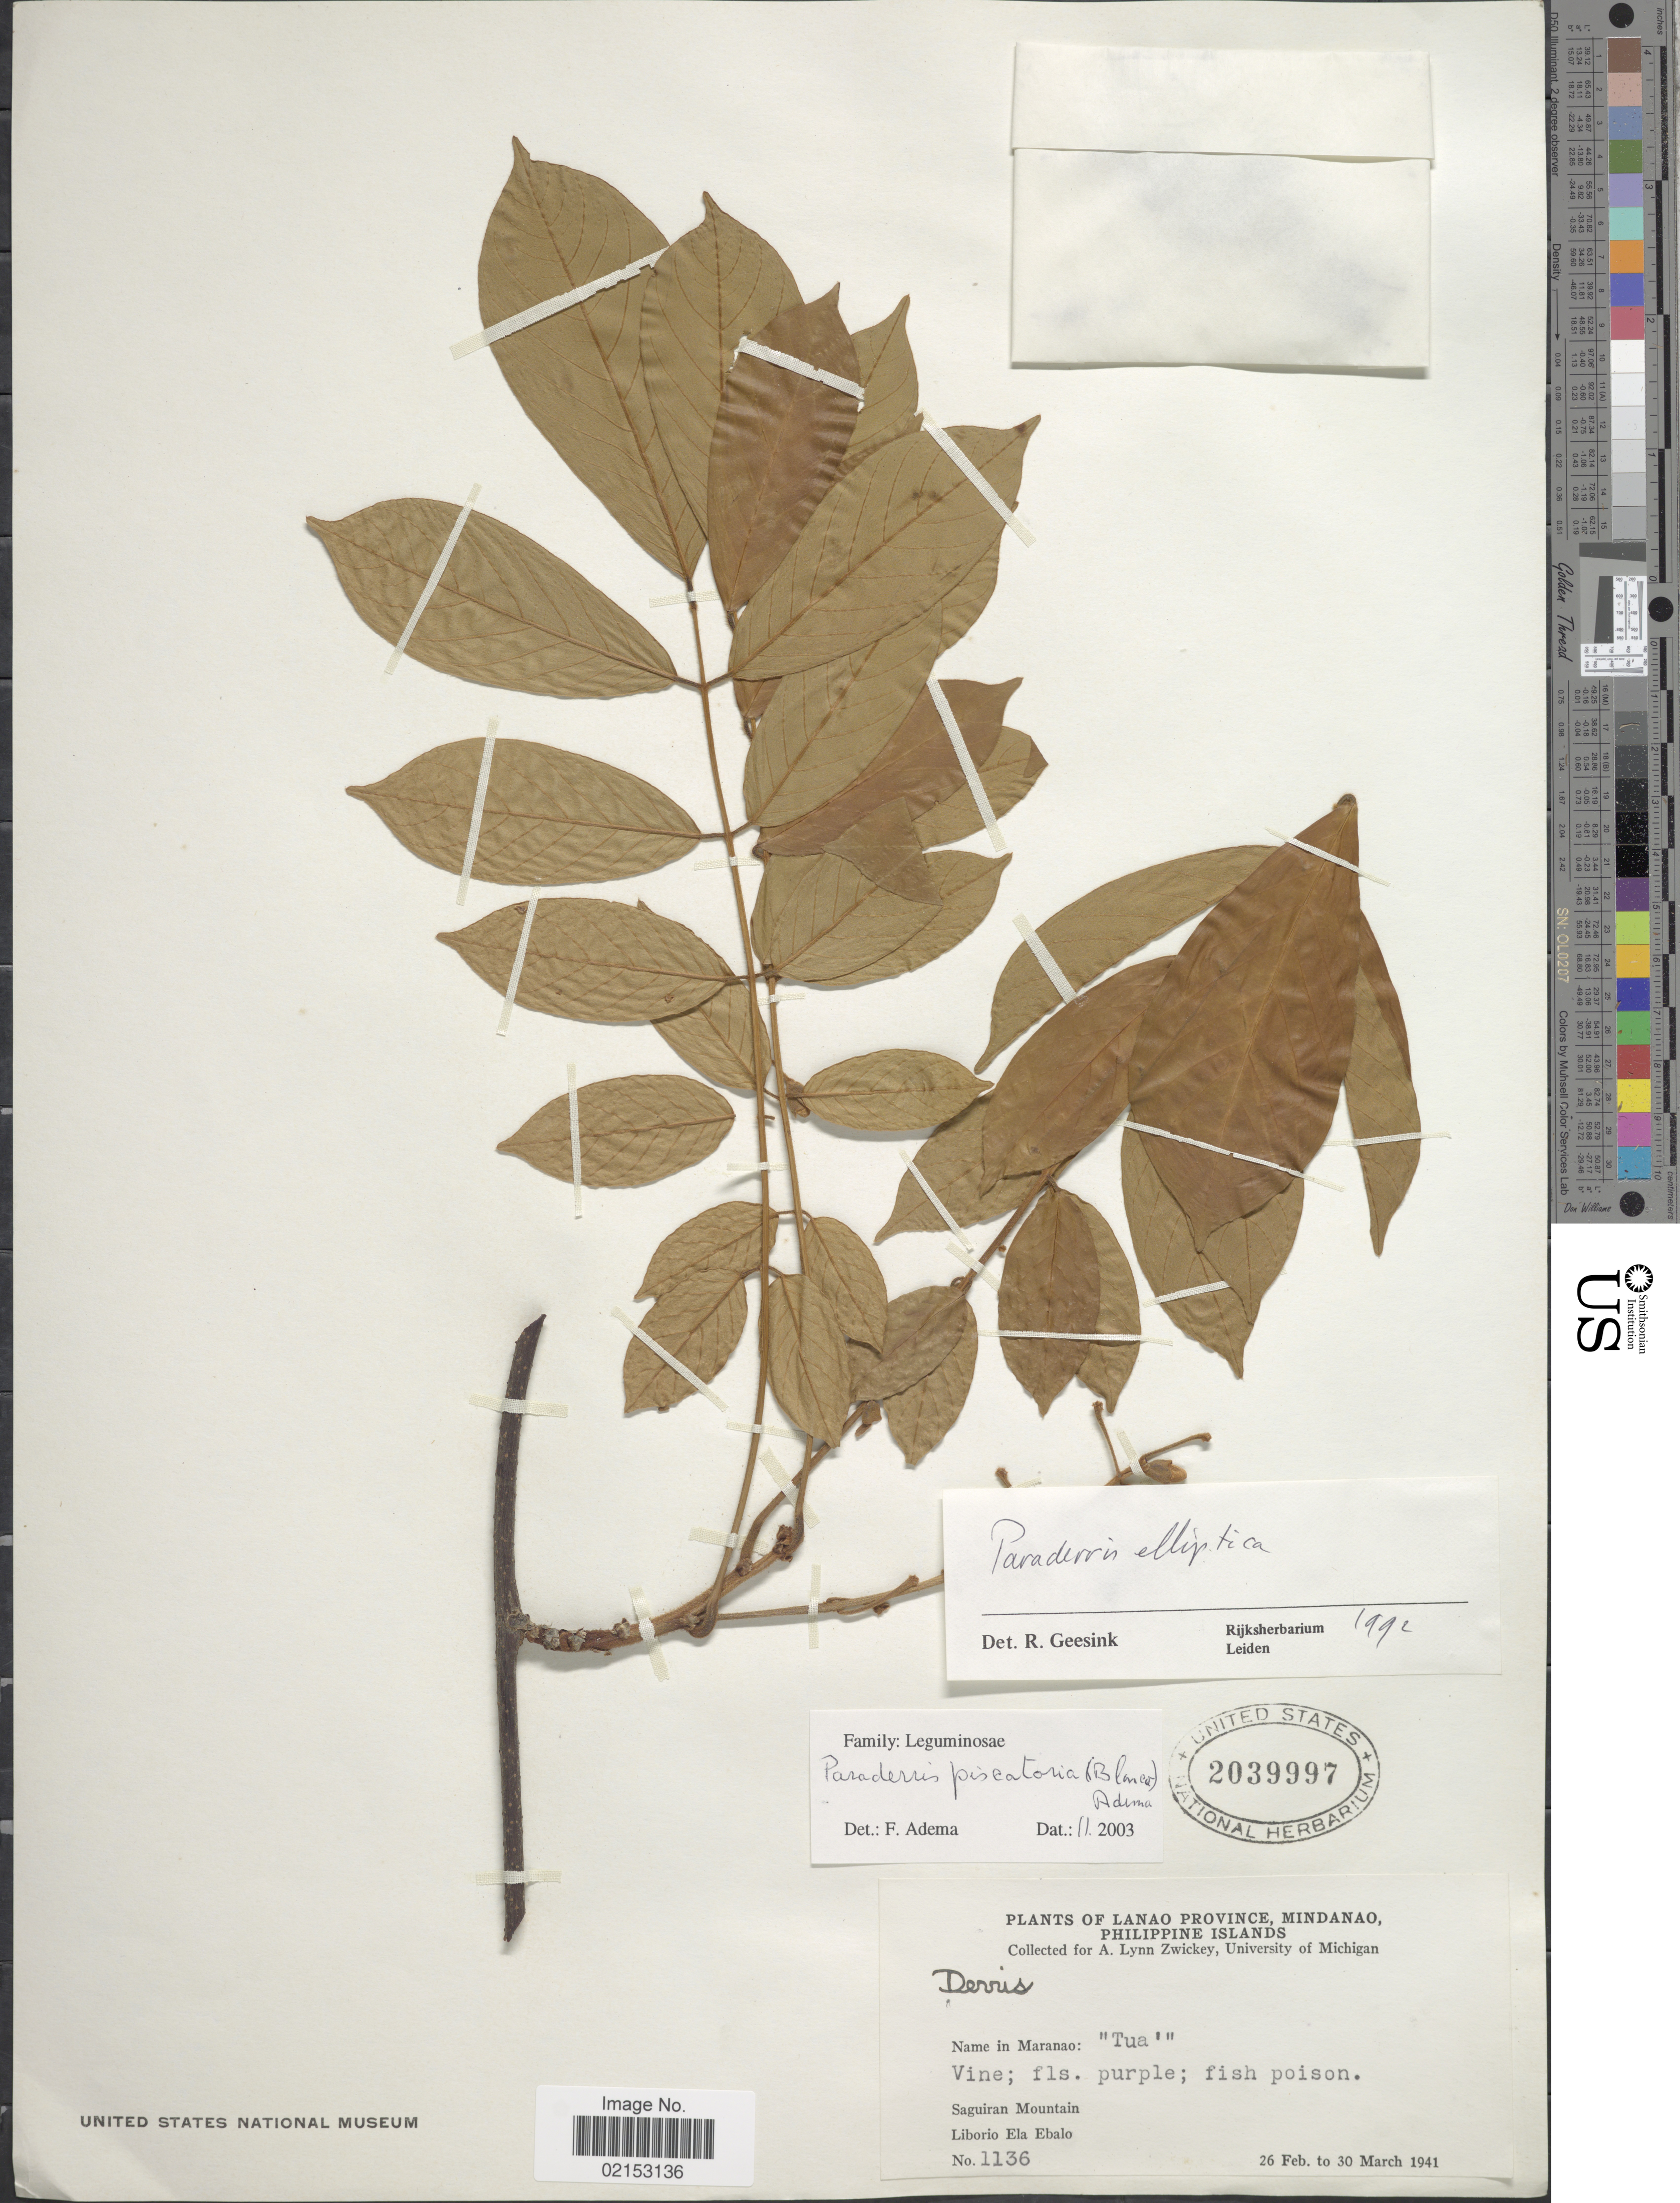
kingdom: Plantae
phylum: Tracheophyta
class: Magnoliopsida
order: Fabales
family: Fabaceae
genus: Derris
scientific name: Derris piscatoria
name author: (Blanco) Sirich. & Adema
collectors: L. Ebalo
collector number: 1136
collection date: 1941-02-26/1941-03-30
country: Philippines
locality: Lanao Province, Mindanao, Saguiran Mountain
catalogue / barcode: US 239997